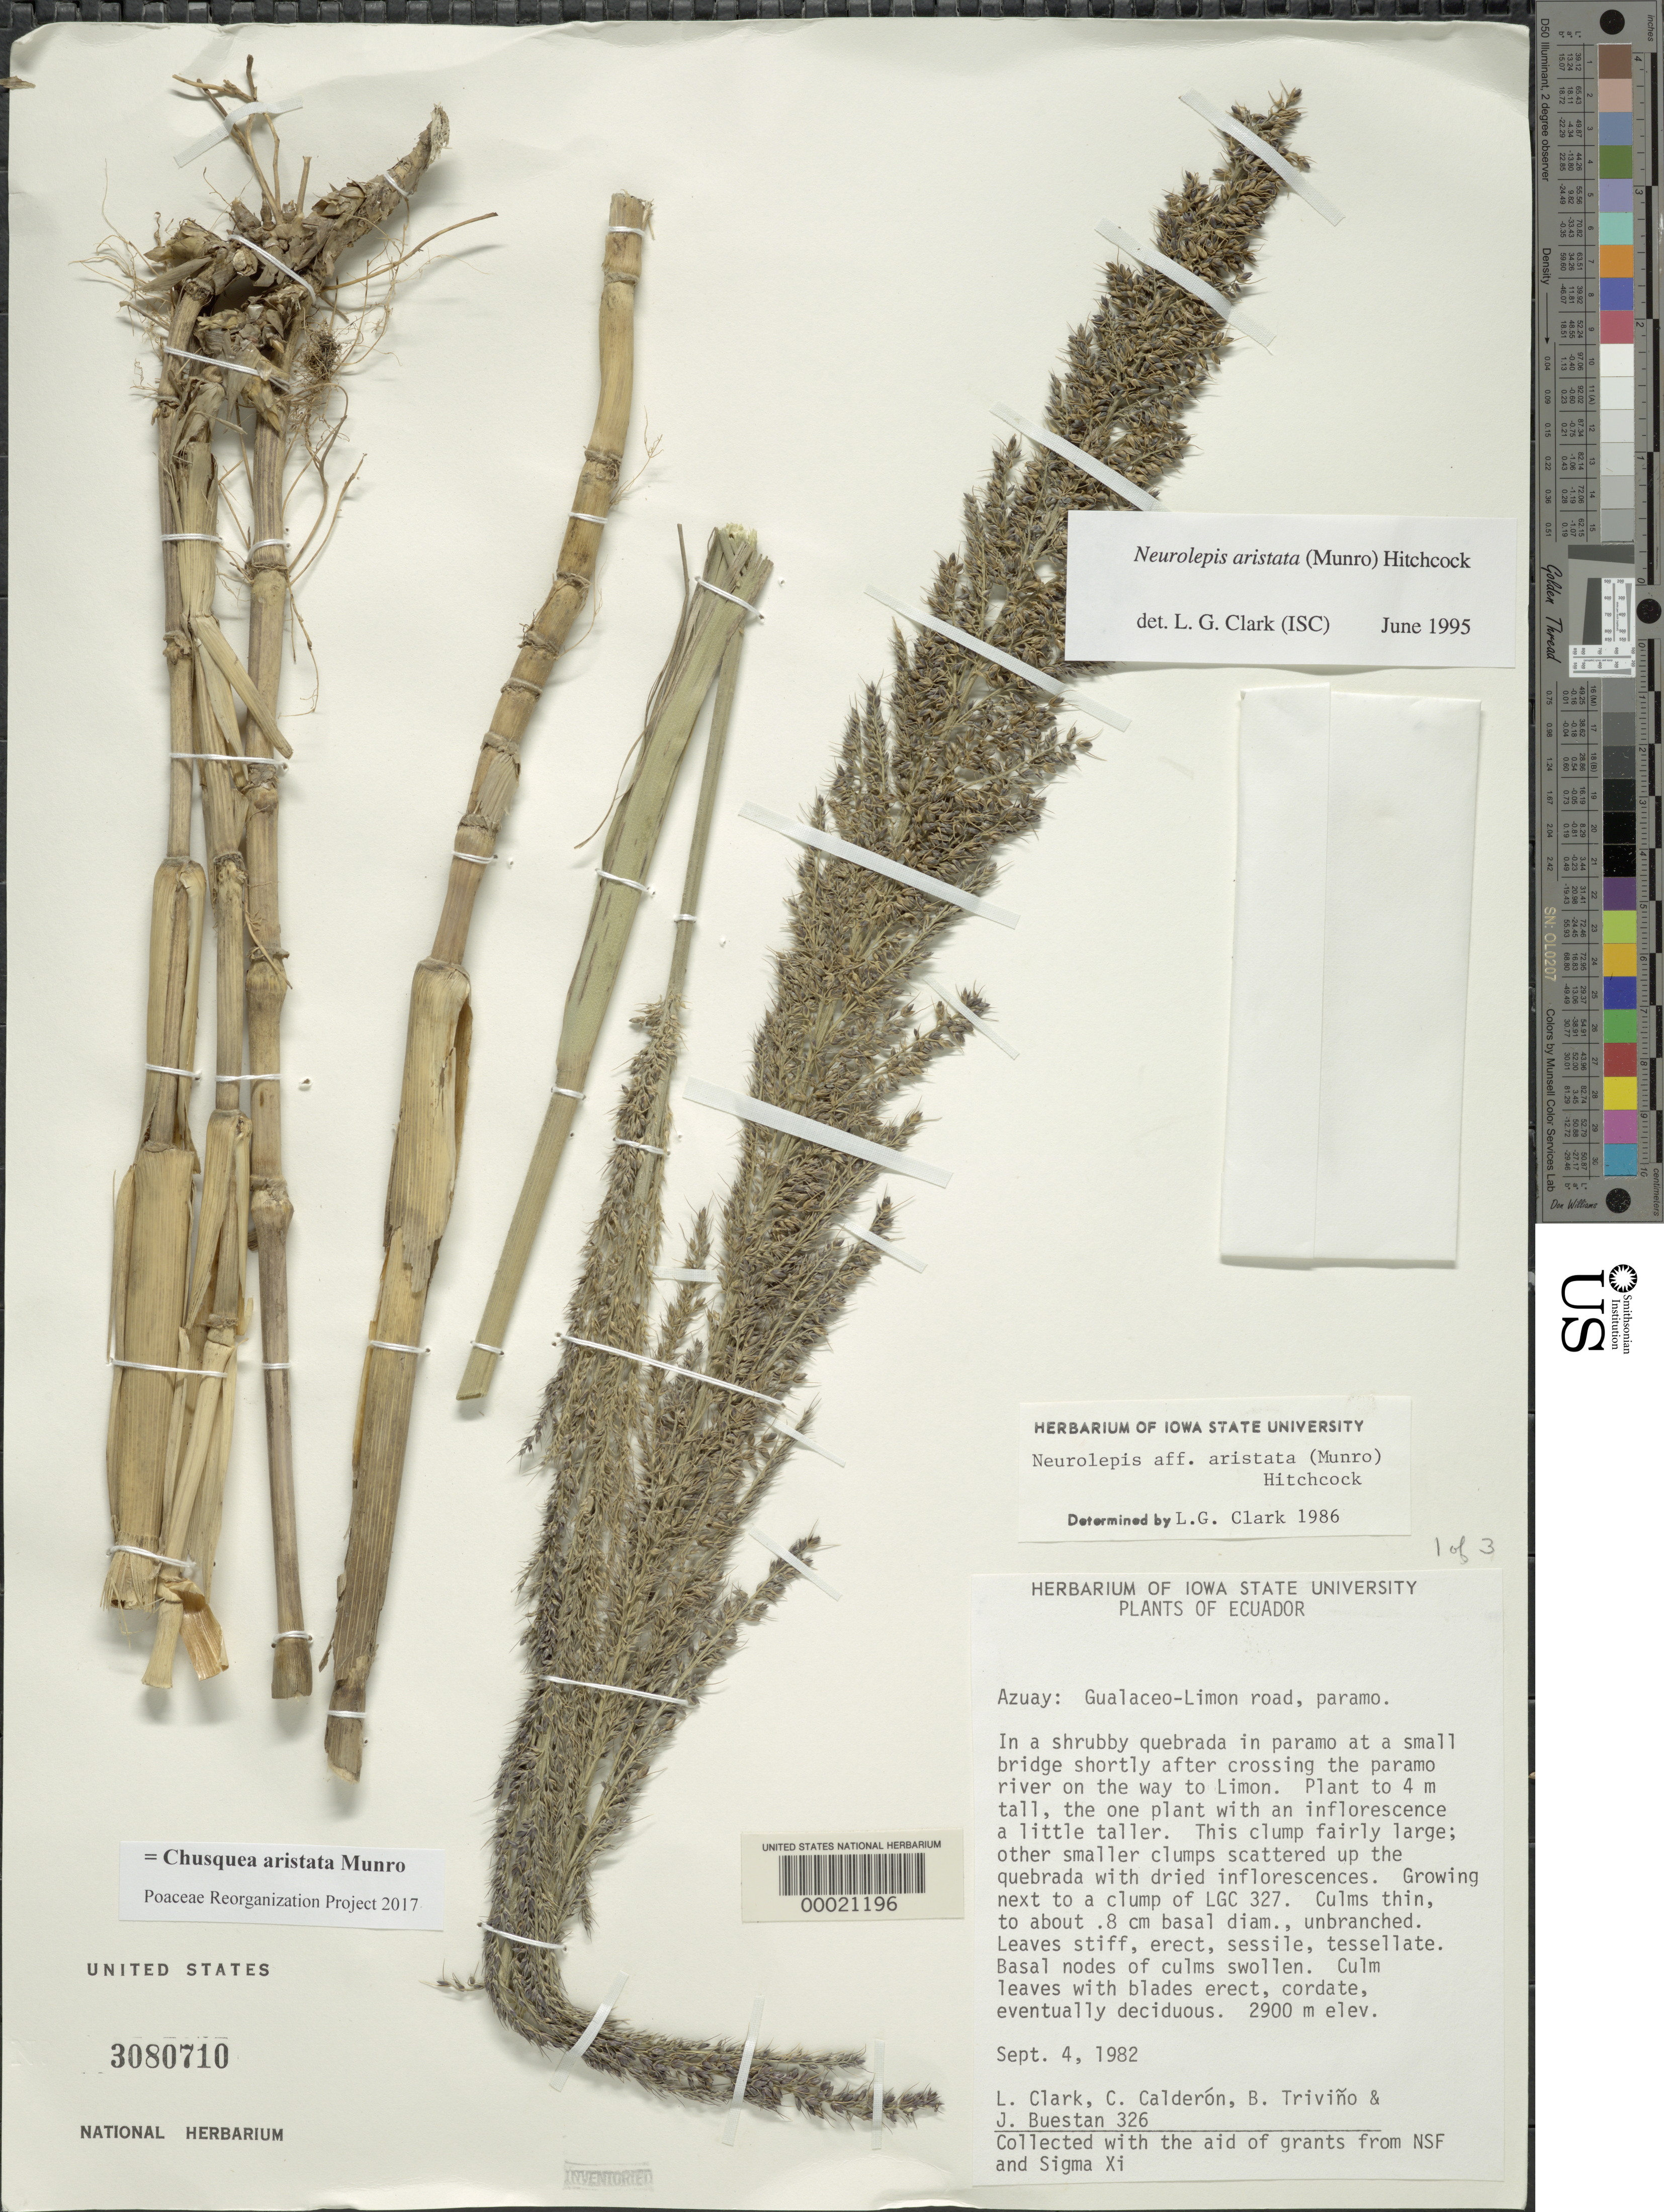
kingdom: Plantae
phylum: Tracheophyta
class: Liliopsida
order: Poales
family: Poaceae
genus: Chusquea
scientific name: Chusquea aristata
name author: Munro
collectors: L. G. Clark & C. E. Calderón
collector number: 326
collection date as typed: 04 Sep 1982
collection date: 1982-09-04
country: Ecuador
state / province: Azuay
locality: Gualaceo-Limon road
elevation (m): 2900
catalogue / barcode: US 3080710